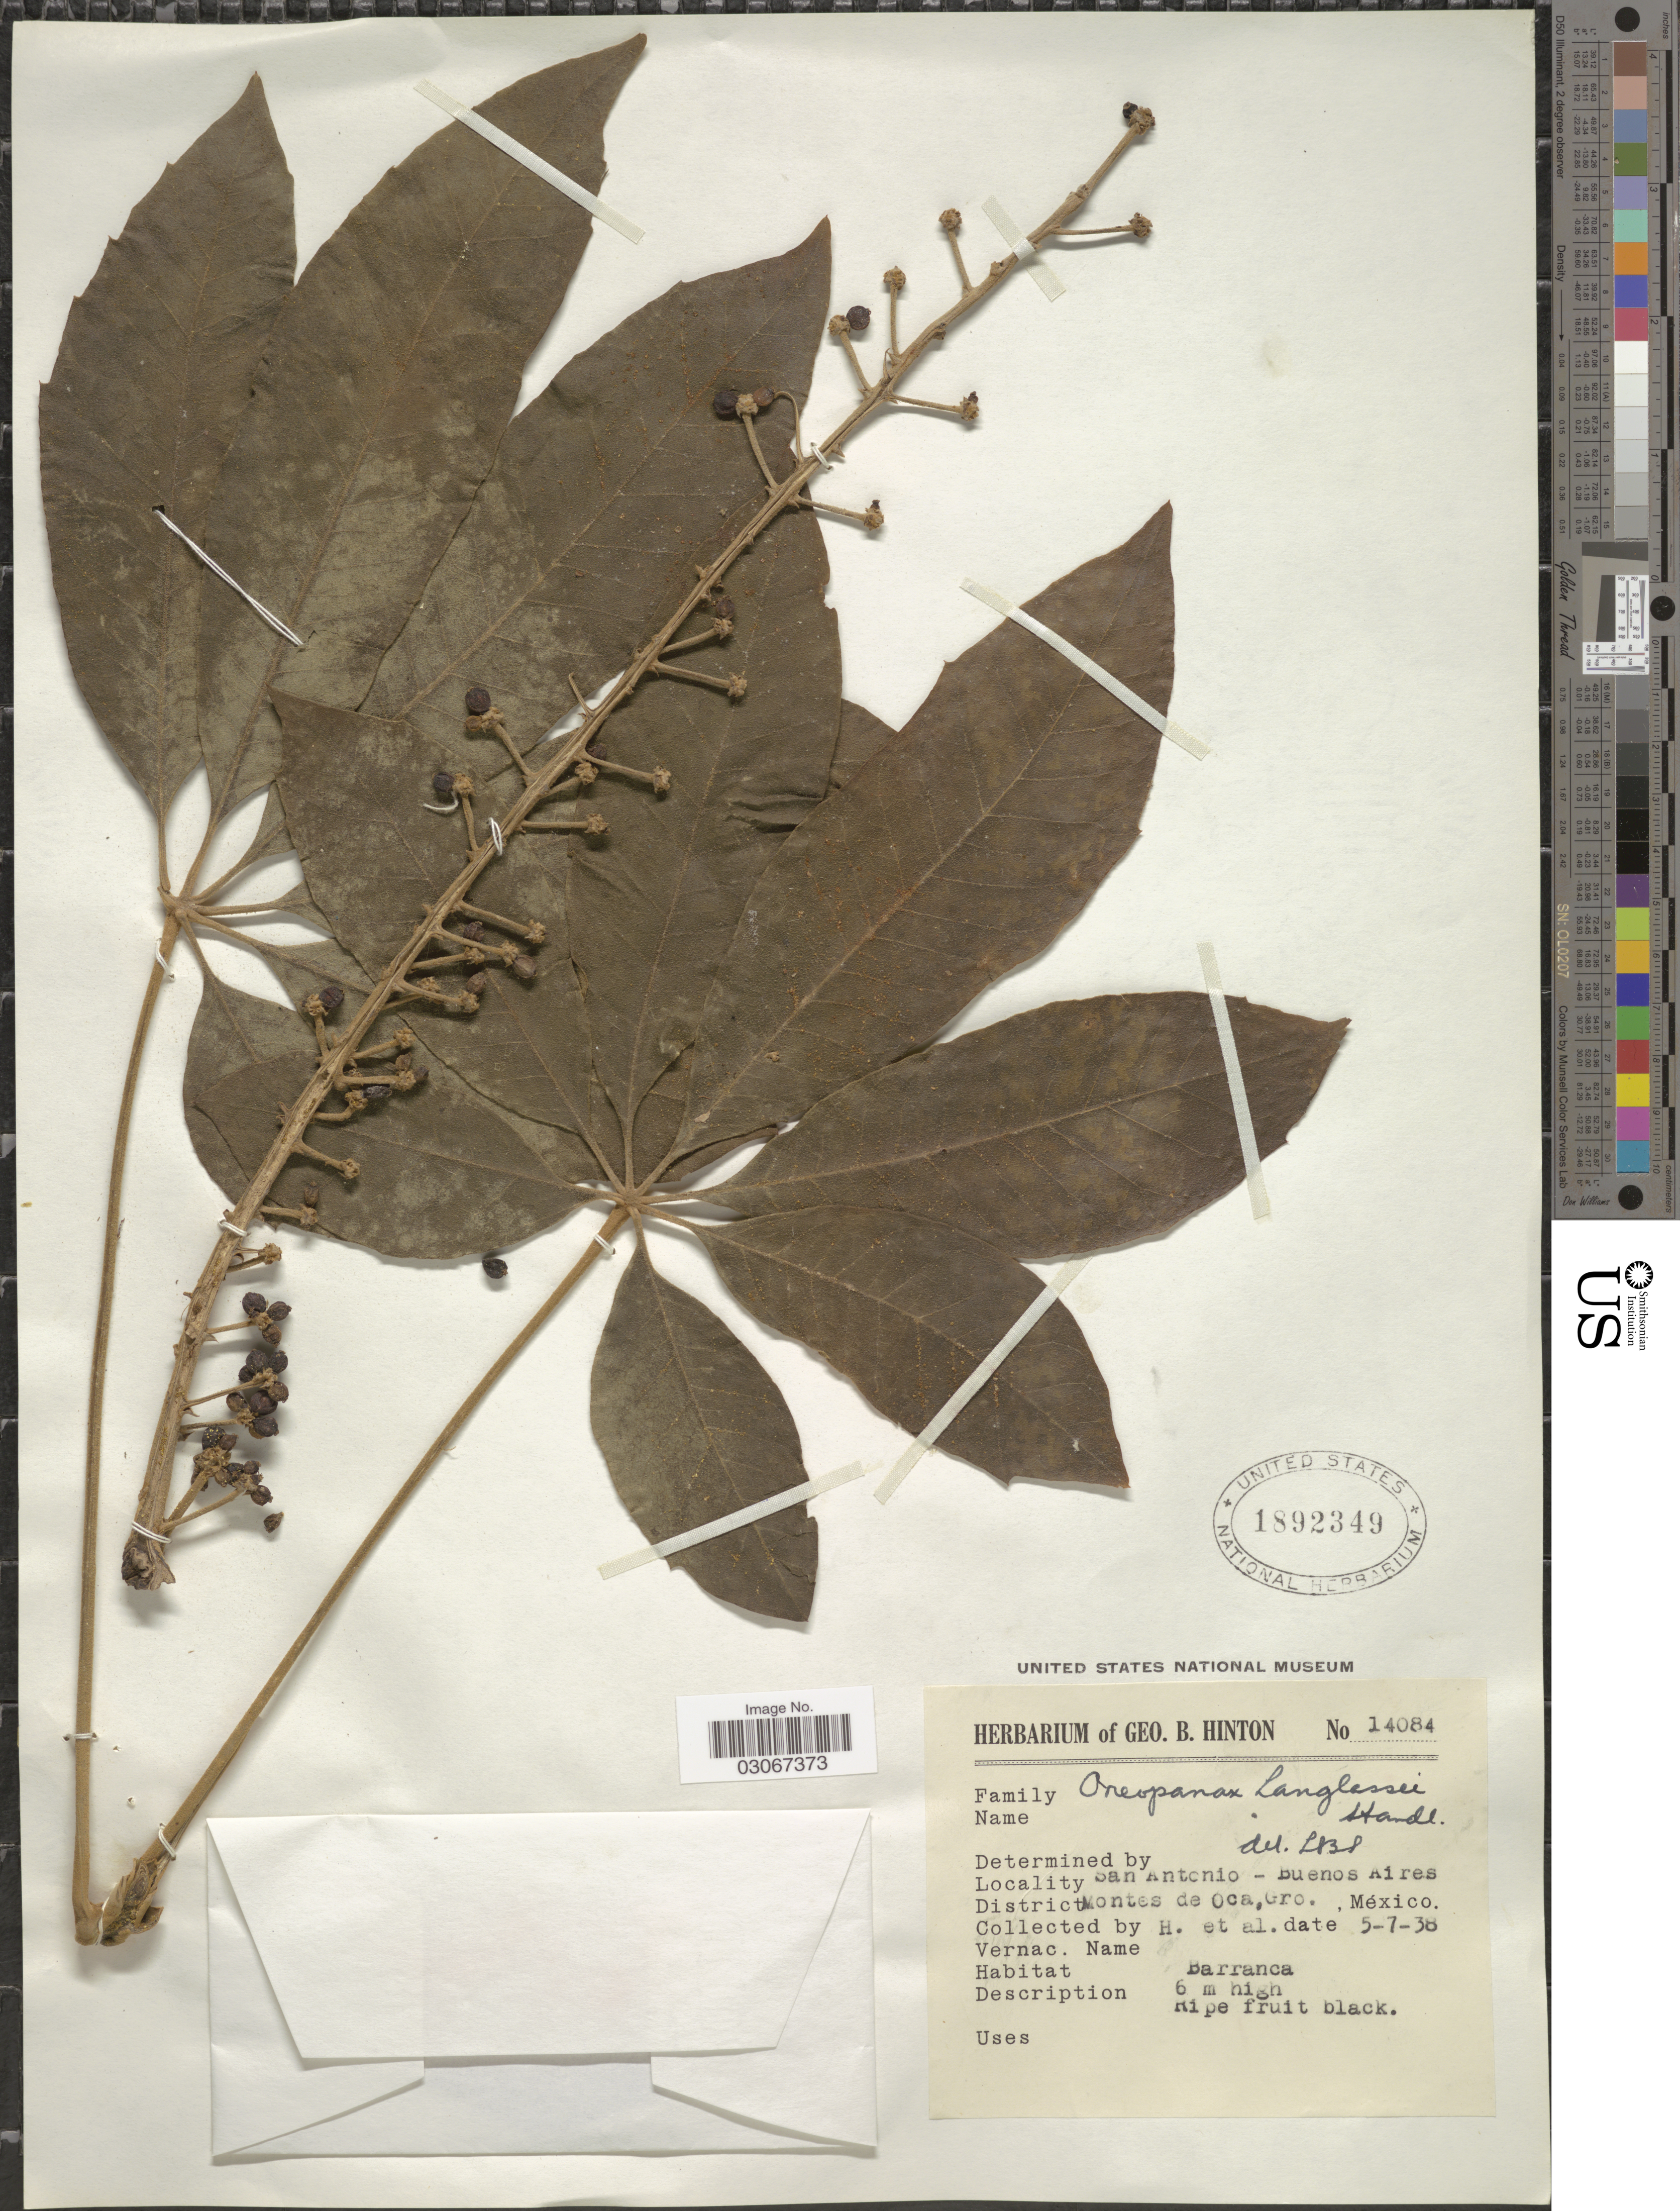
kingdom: Plantae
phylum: Tracheophyta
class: Magnoliopsida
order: Apiales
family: Araliaceae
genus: Oreopanax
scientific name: Oreopanax langlassei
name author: Standl.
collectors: G. B. Hinton & et al.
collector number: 14084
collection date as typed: Transcribed d/m/y: 5/7/38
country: Mexico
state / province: Guerrero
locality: San Antonio-Buenos Aires, District Montes de Oca, Gro.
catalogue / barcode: US 1892349